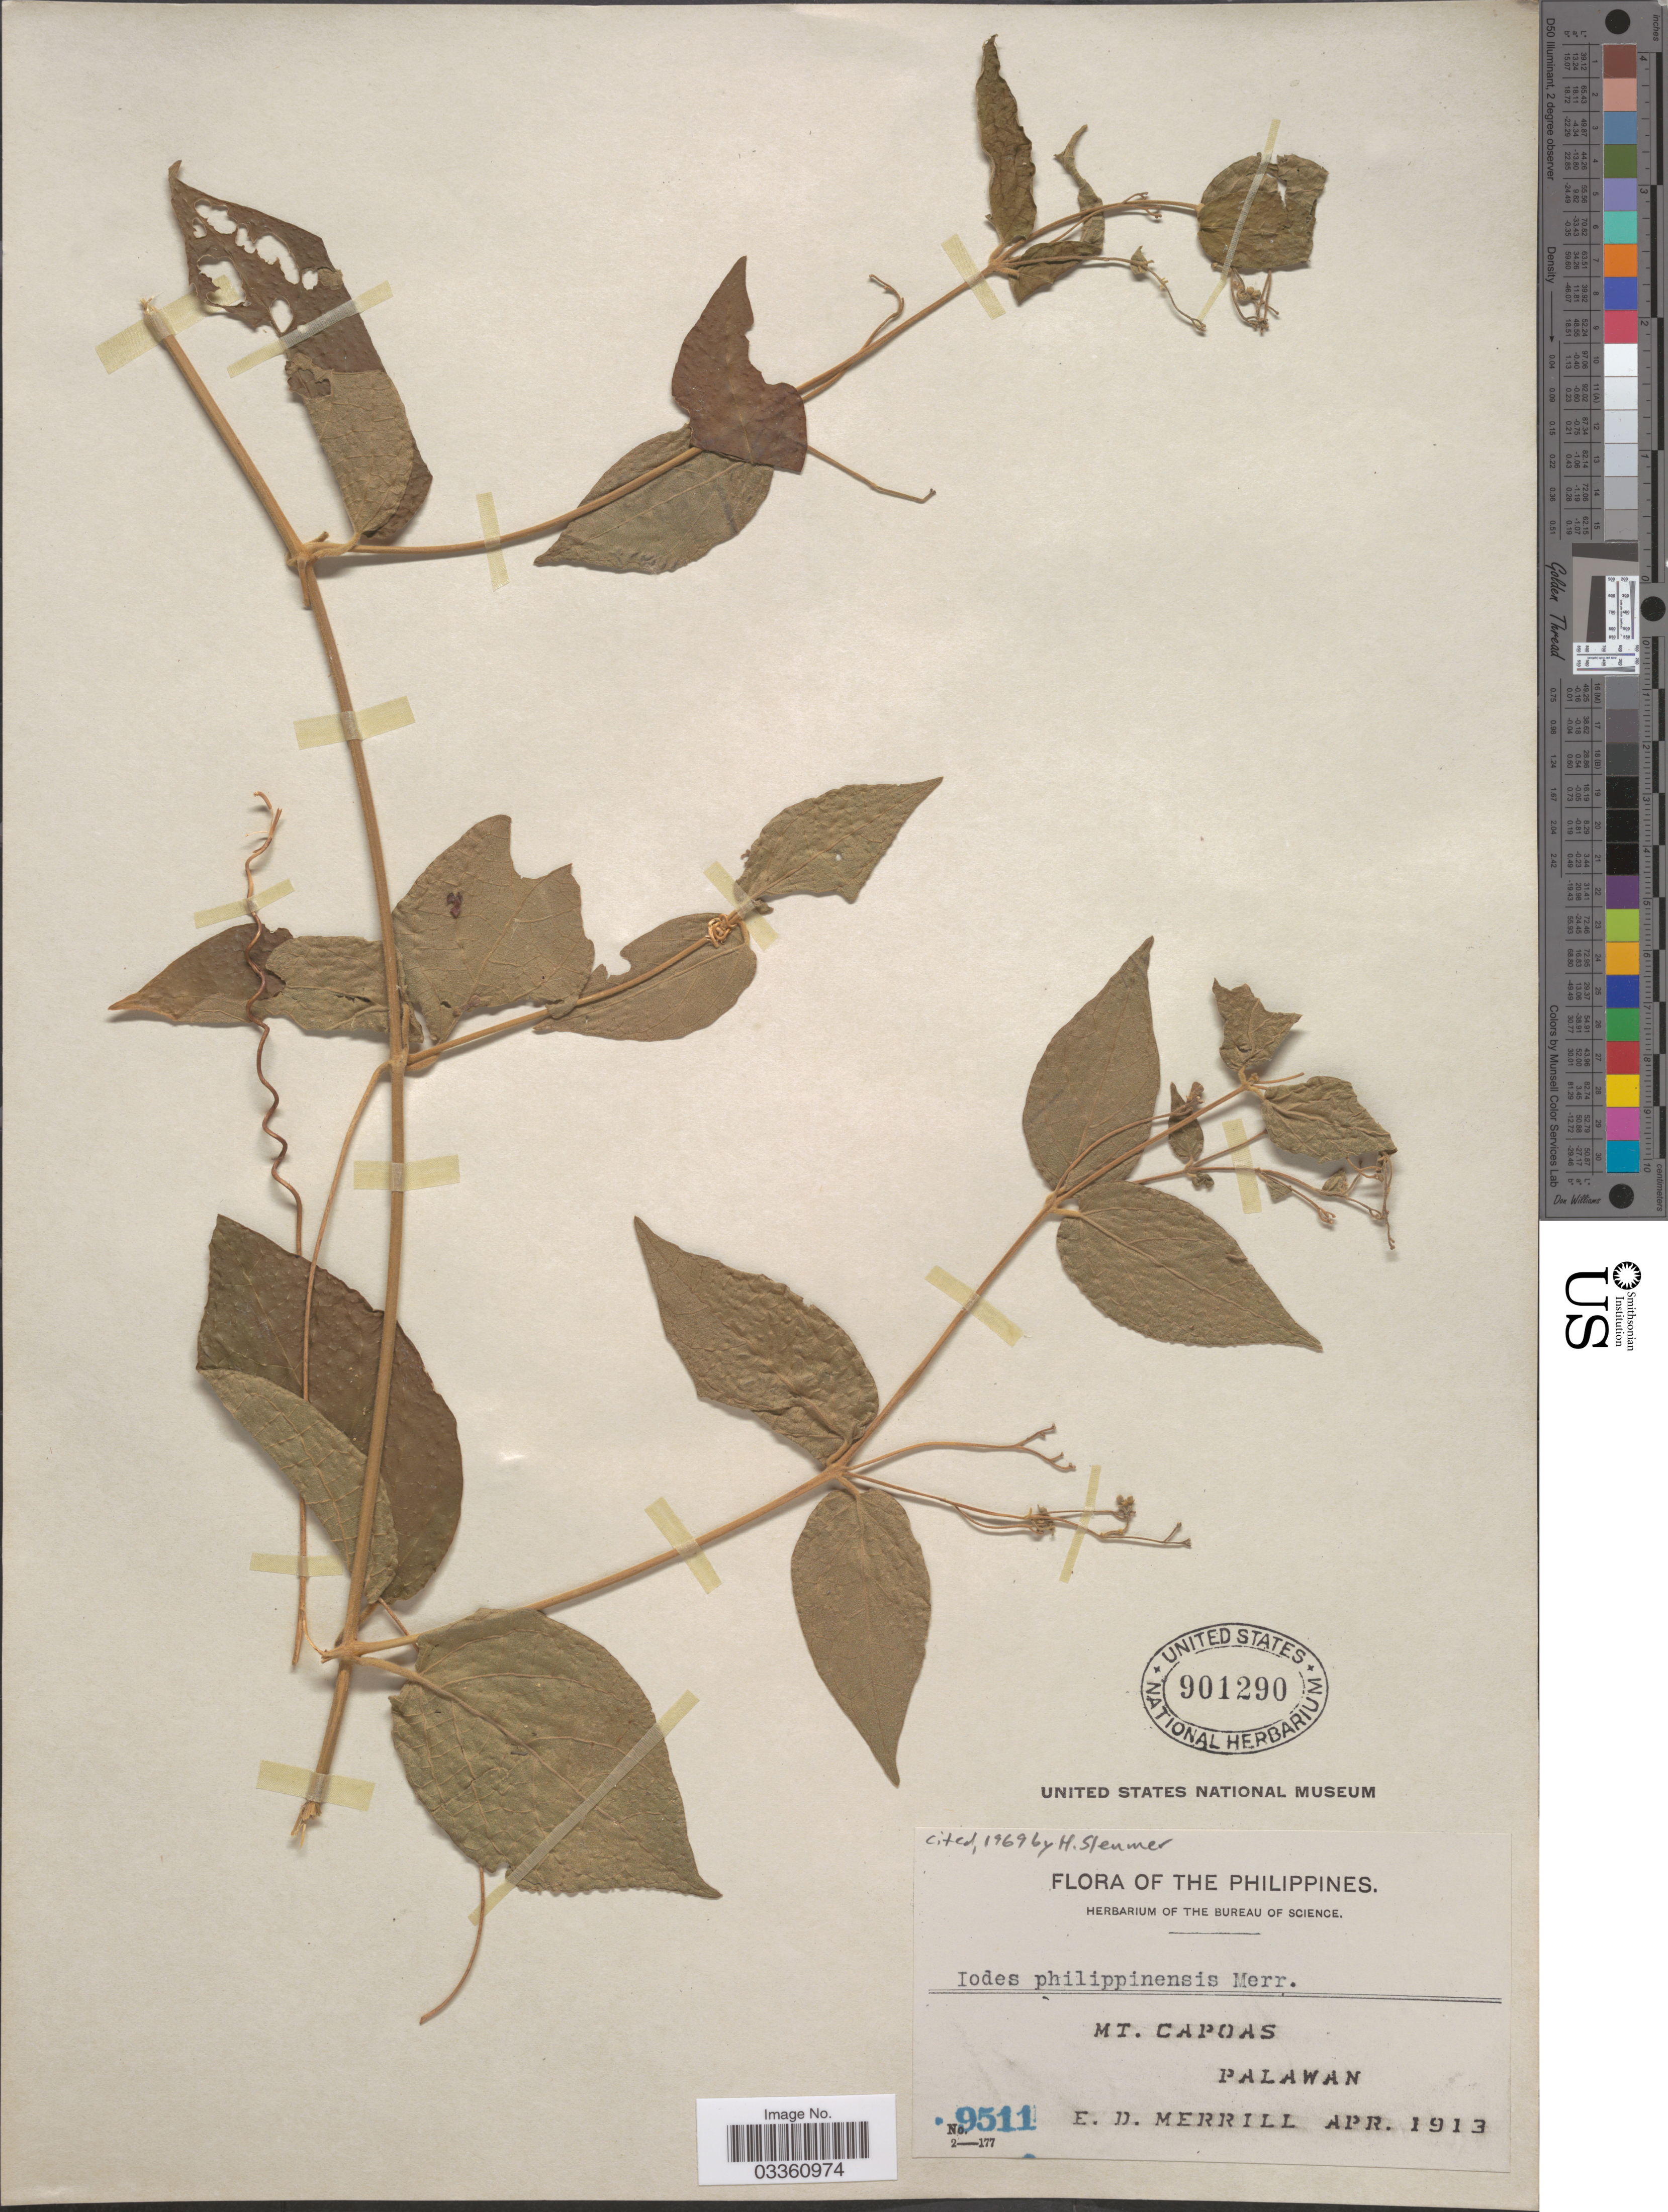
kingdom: Plantae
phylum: Tracheophyta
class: Magnoliopsida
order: Icacinales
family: Icacinaceae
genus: Iodes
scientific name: Iodes philippinensis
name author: Merr.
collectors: E. D. Merrill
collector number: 9511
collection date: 1913-04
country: Philippines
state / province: Mimaropa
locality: Mt. Capoas. Palawan.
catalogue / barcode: US 901290